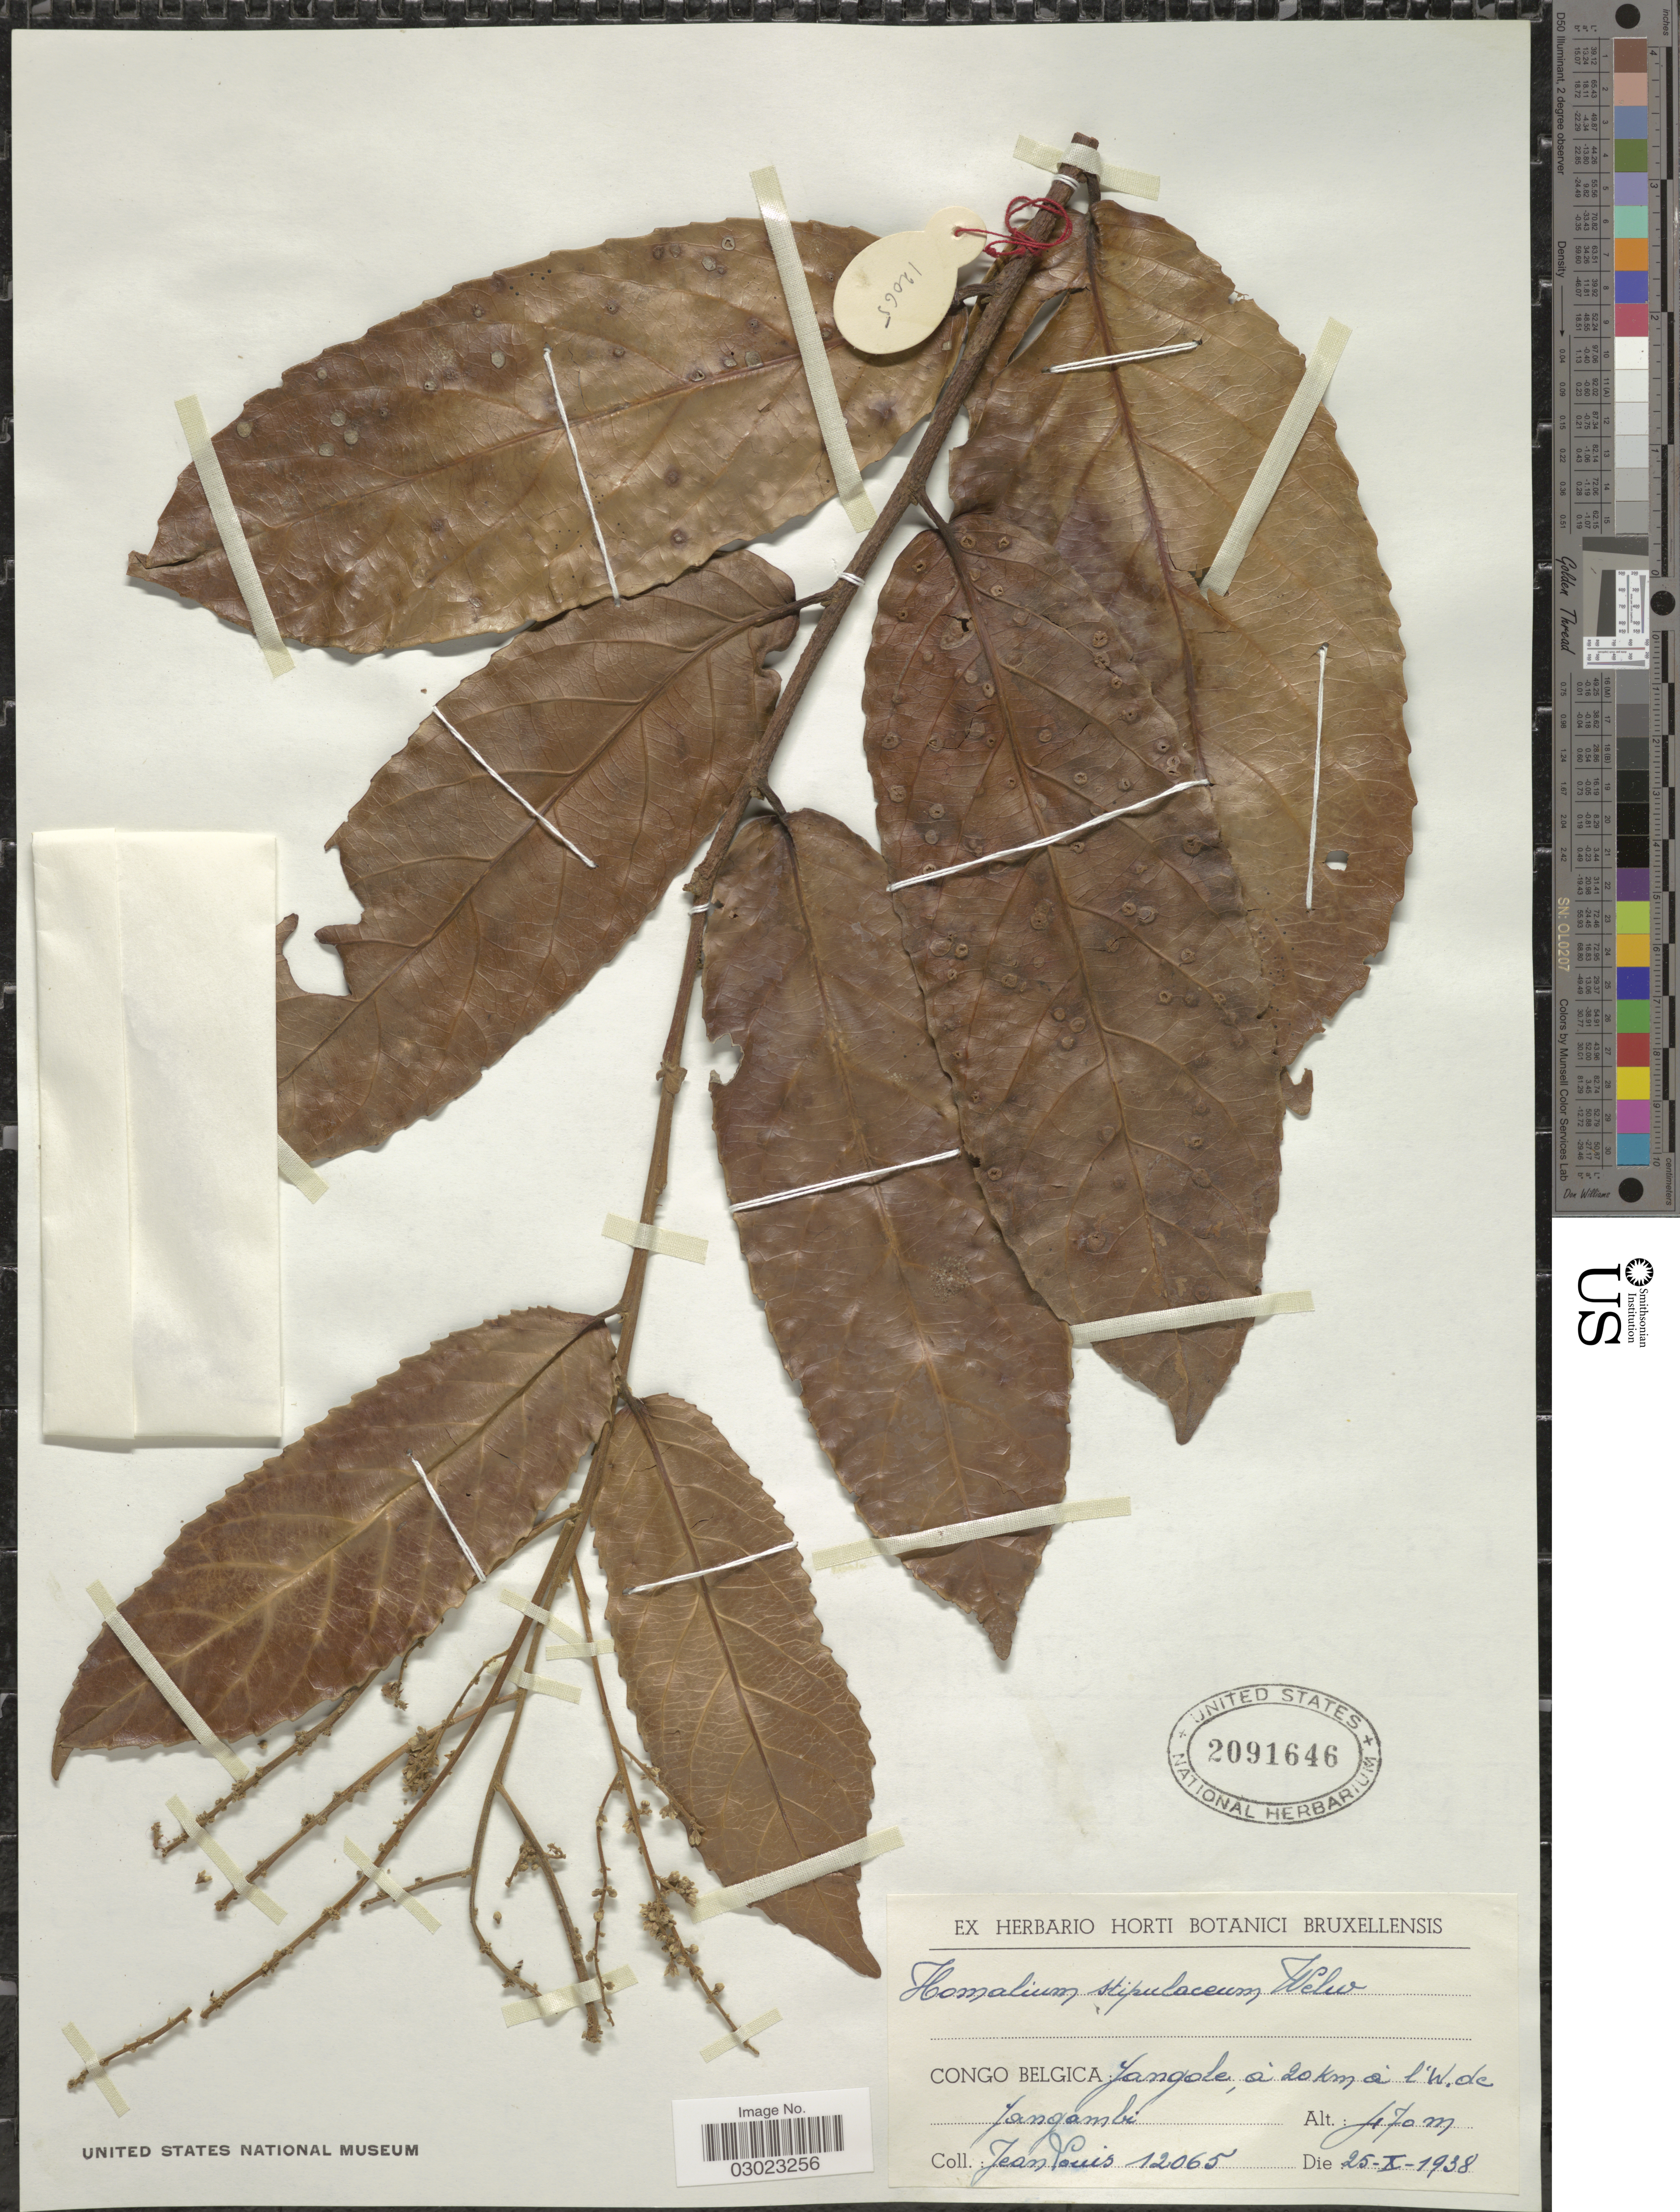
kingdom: Plantae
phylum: Tracheophyta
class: Magnoliopsida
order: Malpighiales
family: Salicaceae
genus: Homalium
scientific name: Homalium stipulaceum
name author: Welw. ex Mast.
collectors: J. Louis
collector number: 12065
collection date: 1938-10-25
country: Congo, Democratic Republic of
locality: Congo Belgica: Yangole, à 20 km à l'W. de Yangambi.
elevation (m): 470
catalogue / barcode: US 2091646